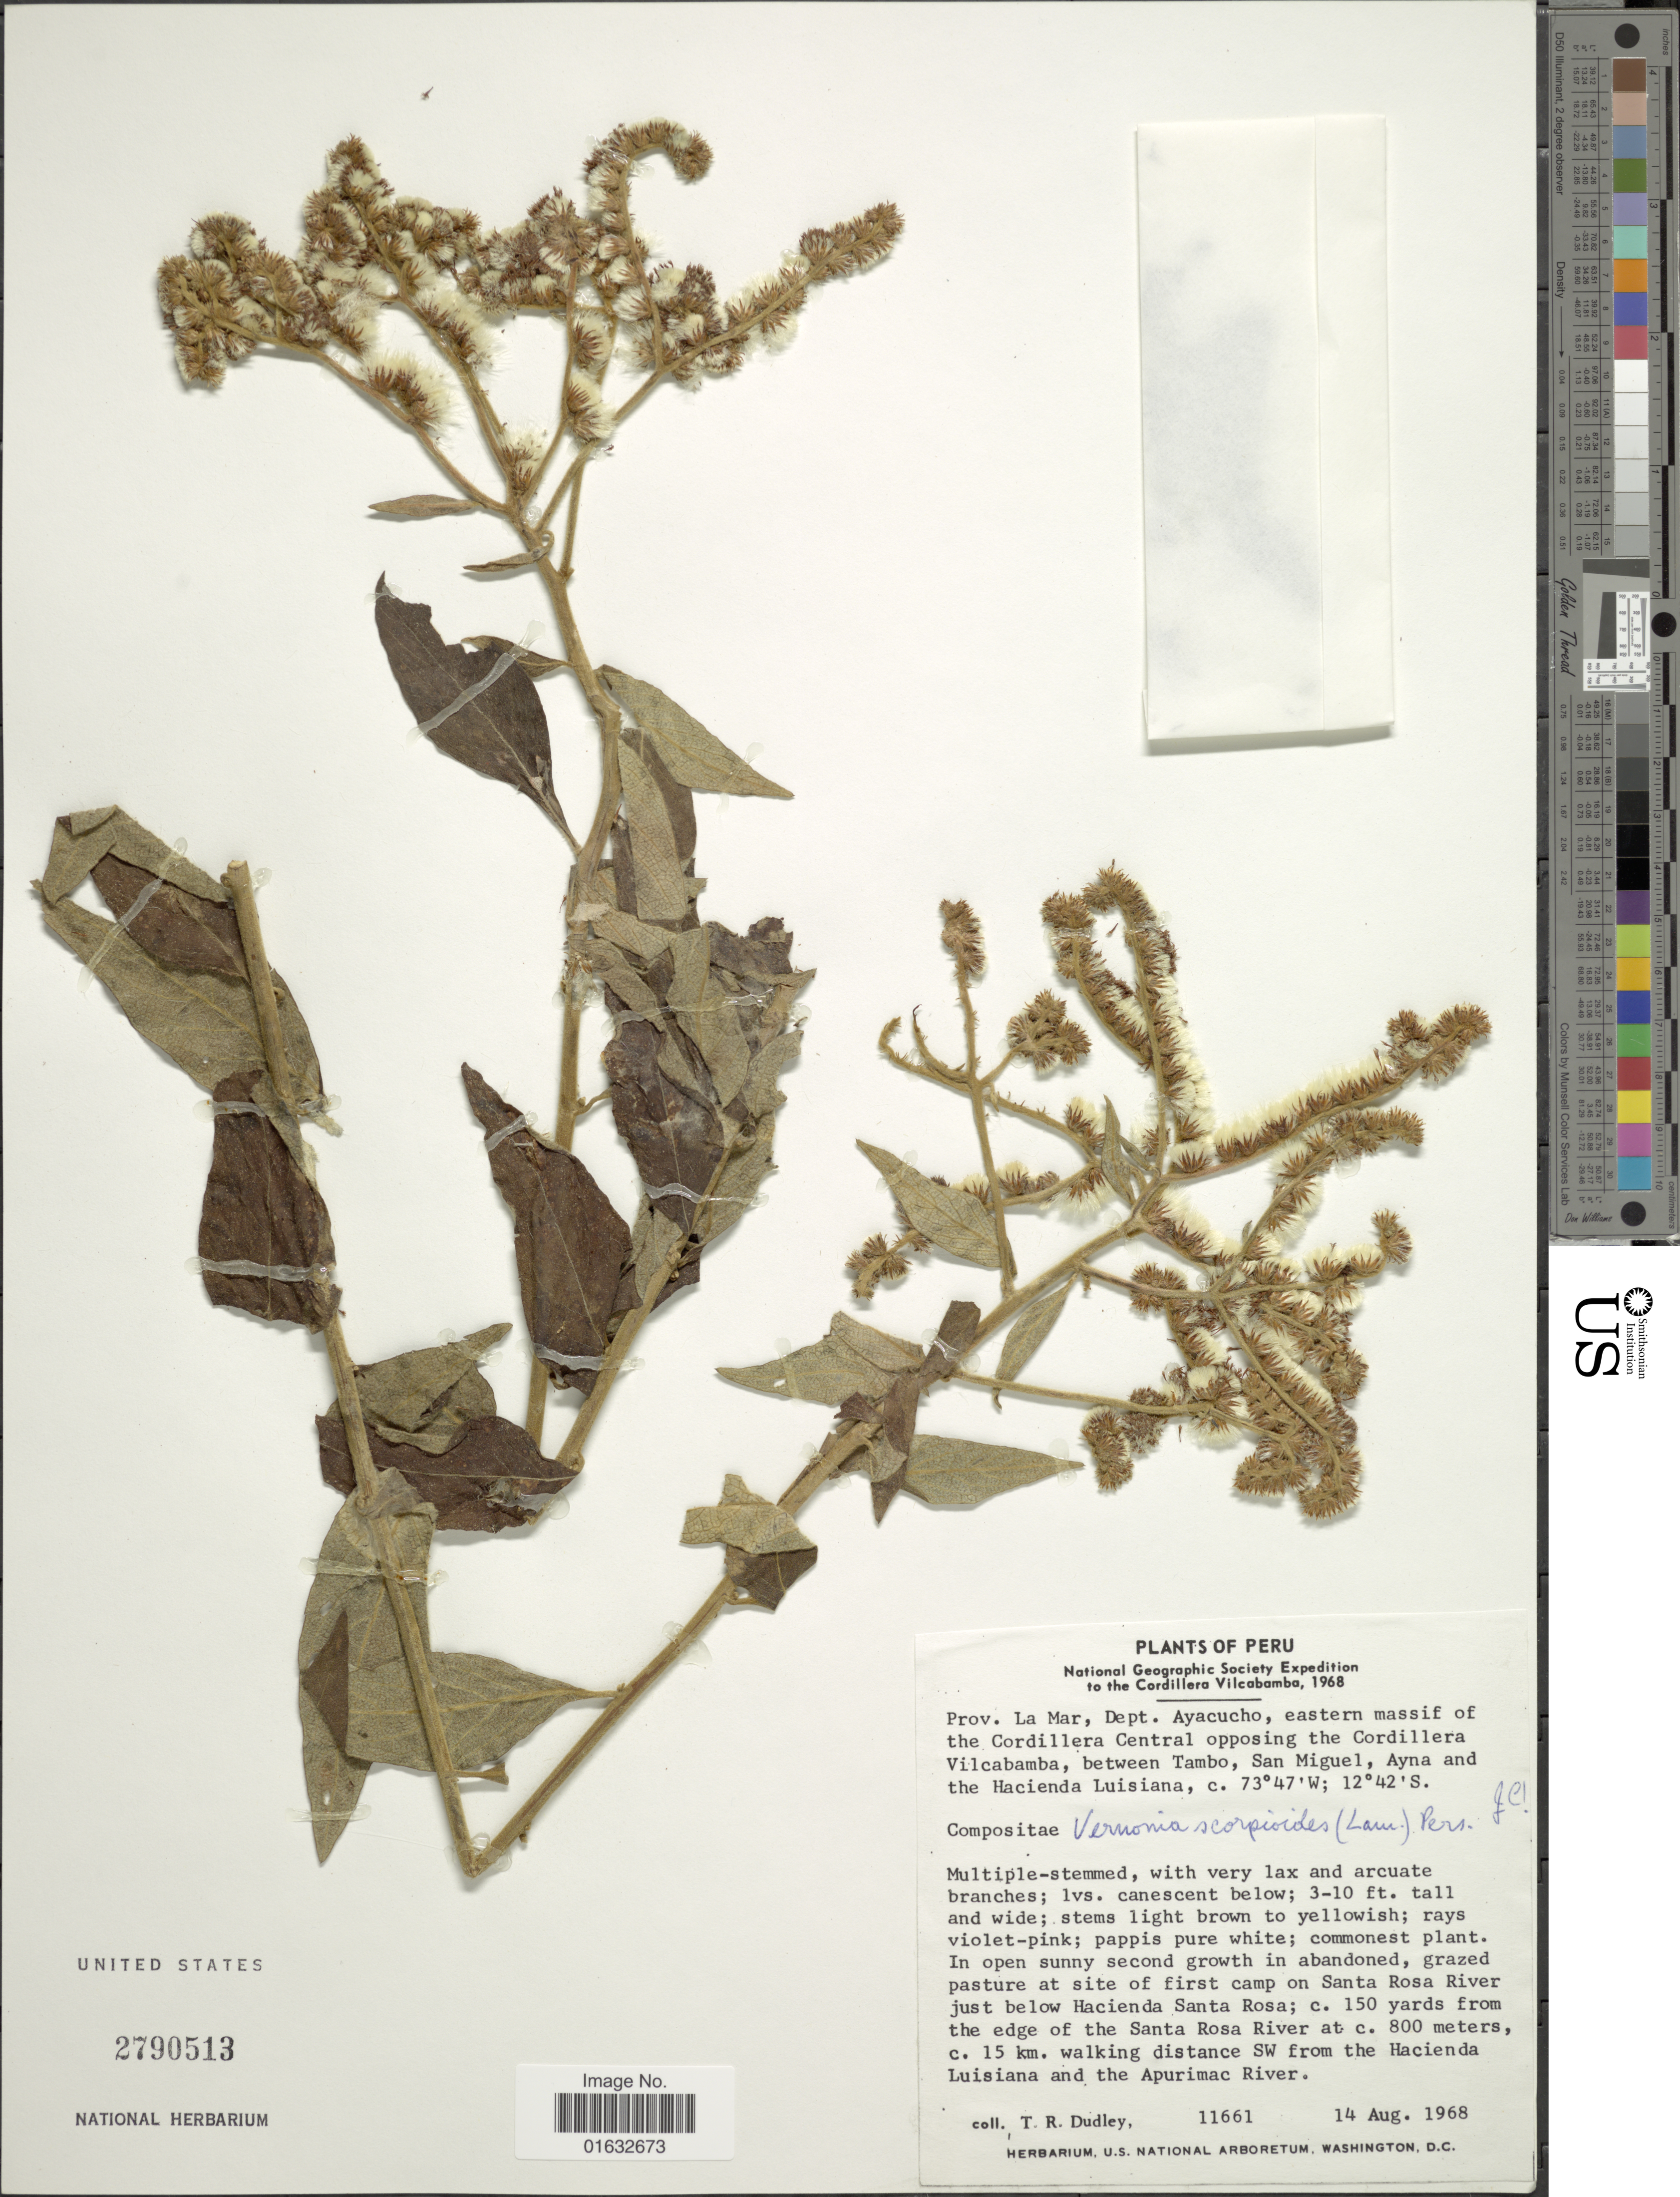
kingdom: Plantae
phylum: Tracheophyta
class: Magnoliopsida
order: Asterales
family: Asteraceae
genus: Cyrtocymura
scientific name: Cyrtocymura scorpioides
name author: (Lam.) H. Rob.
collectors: T. R. Dudley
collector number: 11661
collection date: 1968-08-14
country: Peru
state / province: Ayacucho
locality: Prov. La Mar, eastern massif of the Cordillera Central opposing the Cordillera Vilcabamba, between Tambo, San Miguel, Ayna and the Hacienda Luisiana. At site of first camp on Santa Rosa River; just below Hacienda Santa Rosa; 150 yards from the edge of the Santa Rosa River 15 km. walkung distance SW from the Hacienda Luisiana and the Apurimac River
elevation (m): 800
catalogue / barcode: US 2790513